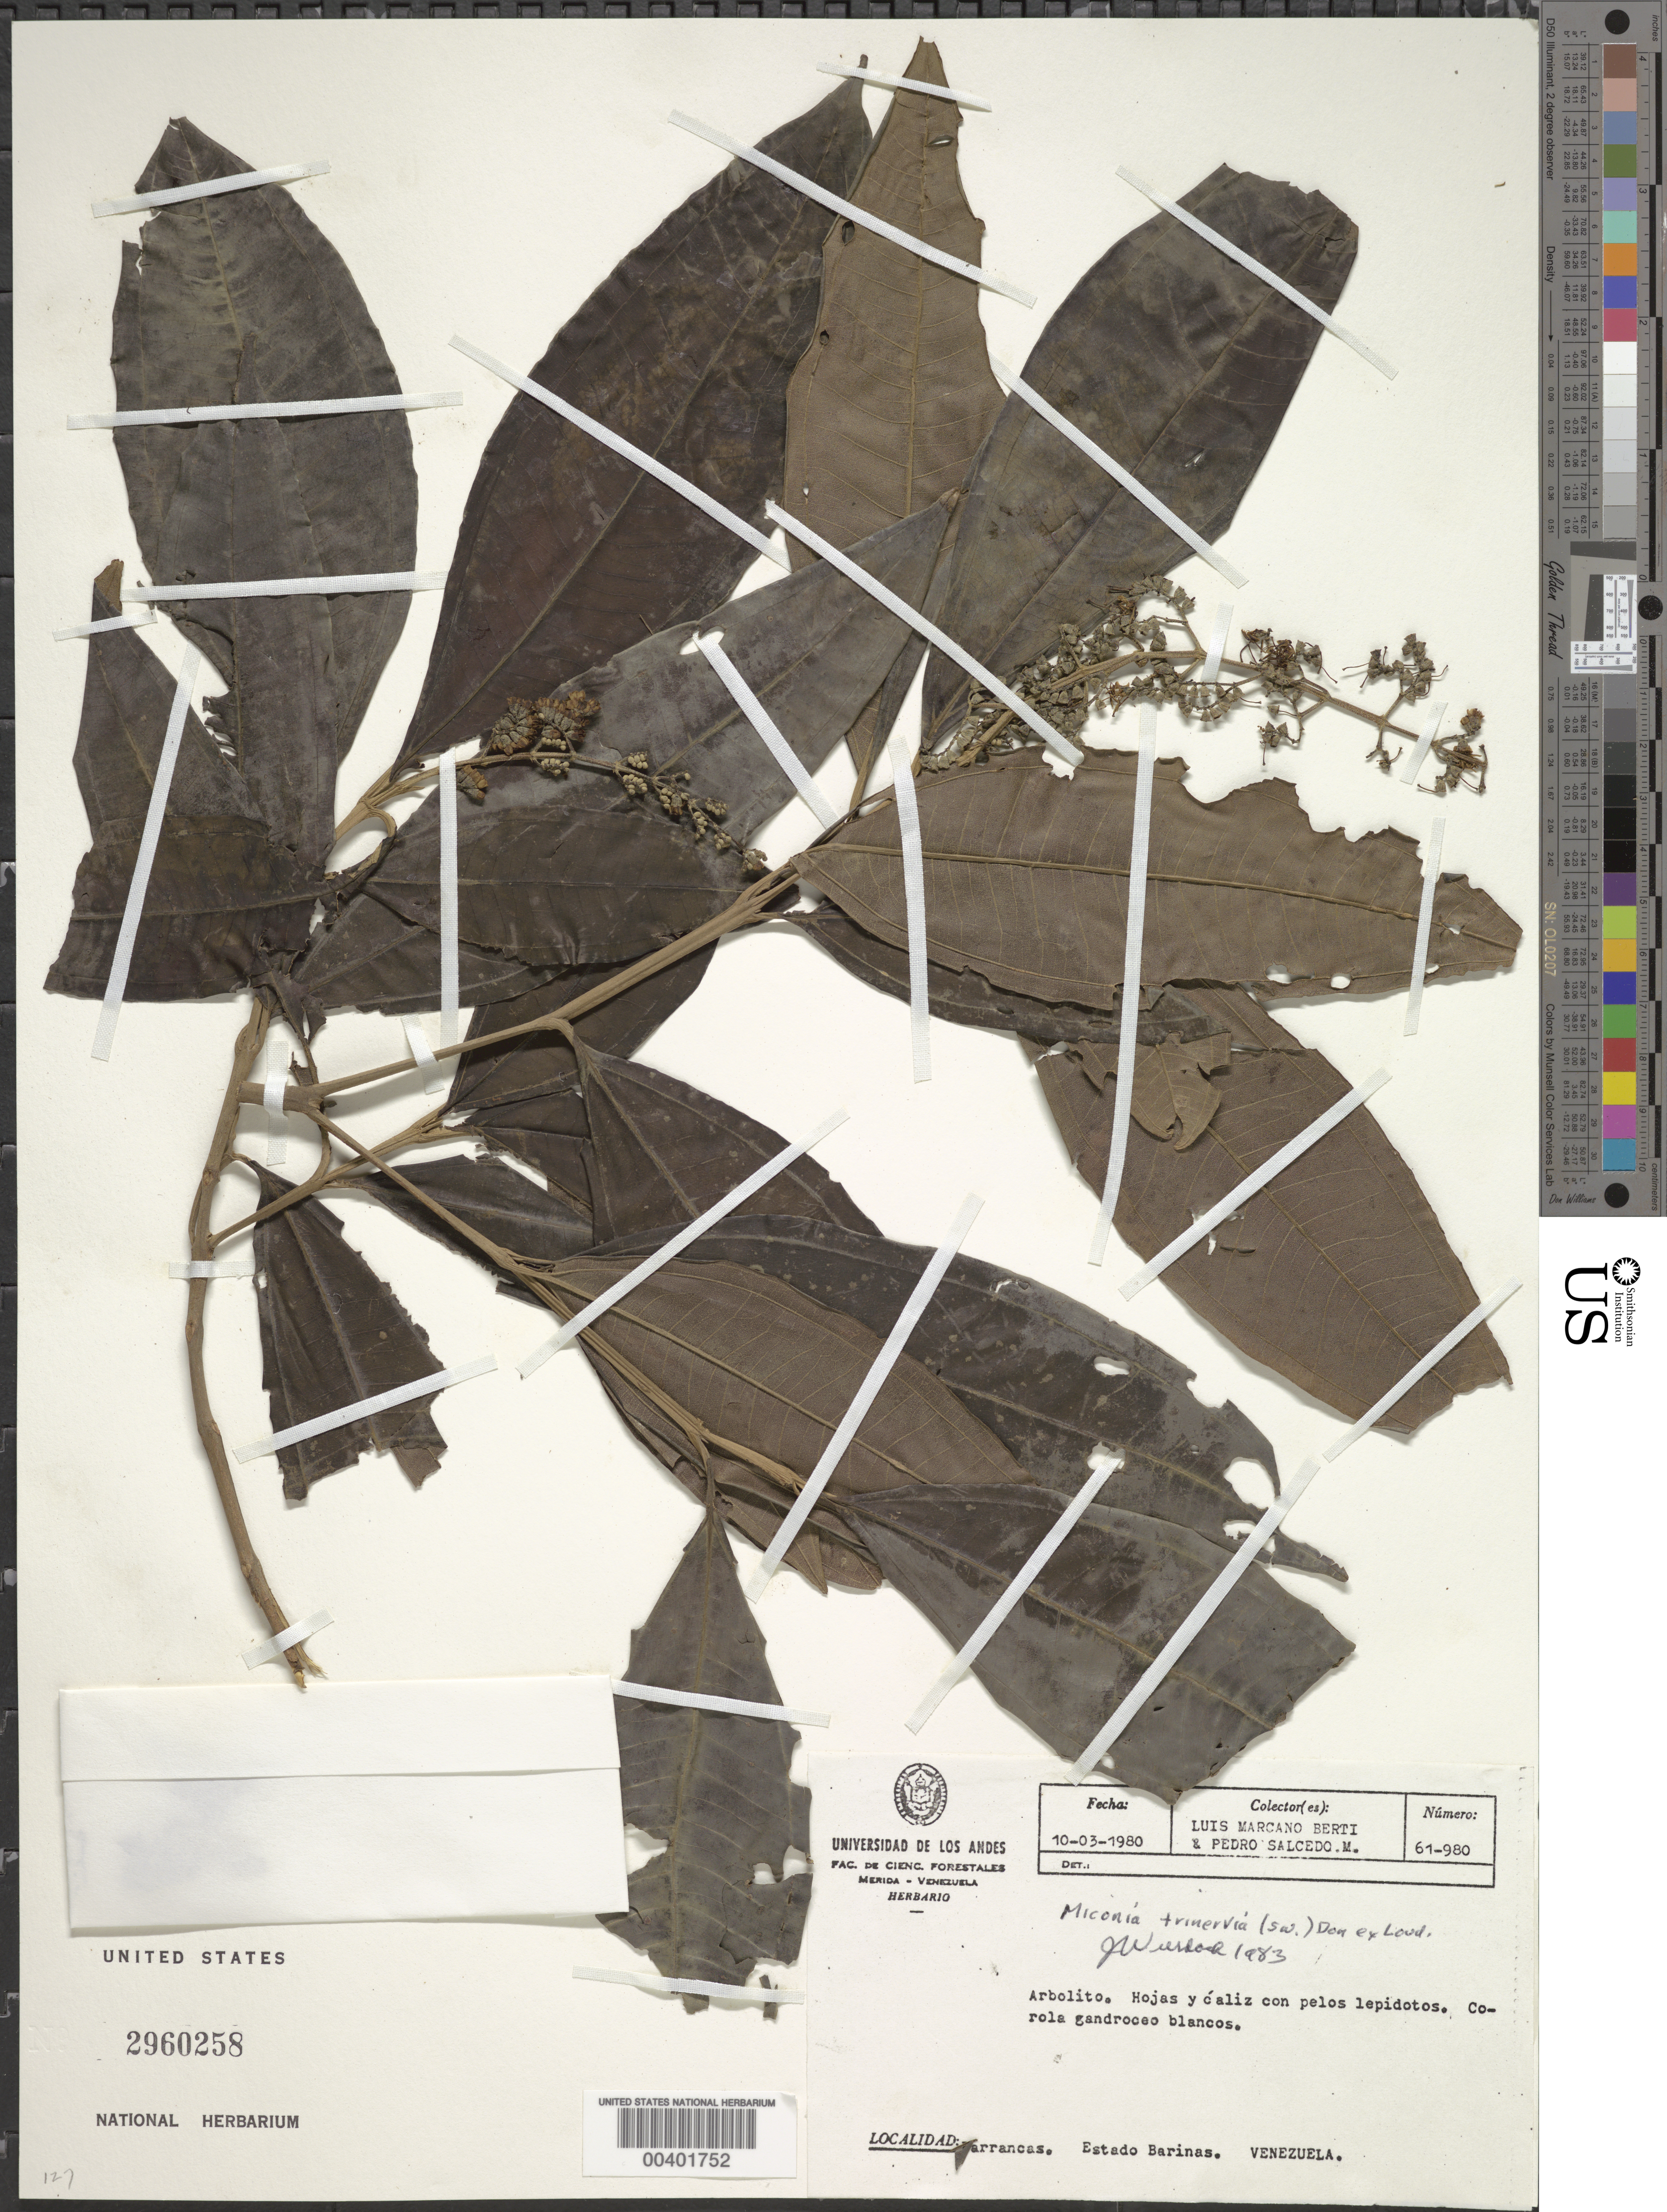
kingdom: Plantae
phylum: Tracheophyta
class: Magnoliopsida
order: Myrtales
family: Melastomataceae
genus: Miconia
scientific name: Miconia trinervia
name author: (Sw.) D. Don ex Loudon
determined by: Wurdack, John J., (US), US (UNITED STATES)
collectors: L. Marcano-Berti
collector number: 61-980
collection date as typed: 10 Mar 1980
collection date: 1980-03-10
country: Venezuela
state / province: Barinas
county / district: Pedraza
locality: Barrancas Barrancas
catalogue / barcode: US 2960258